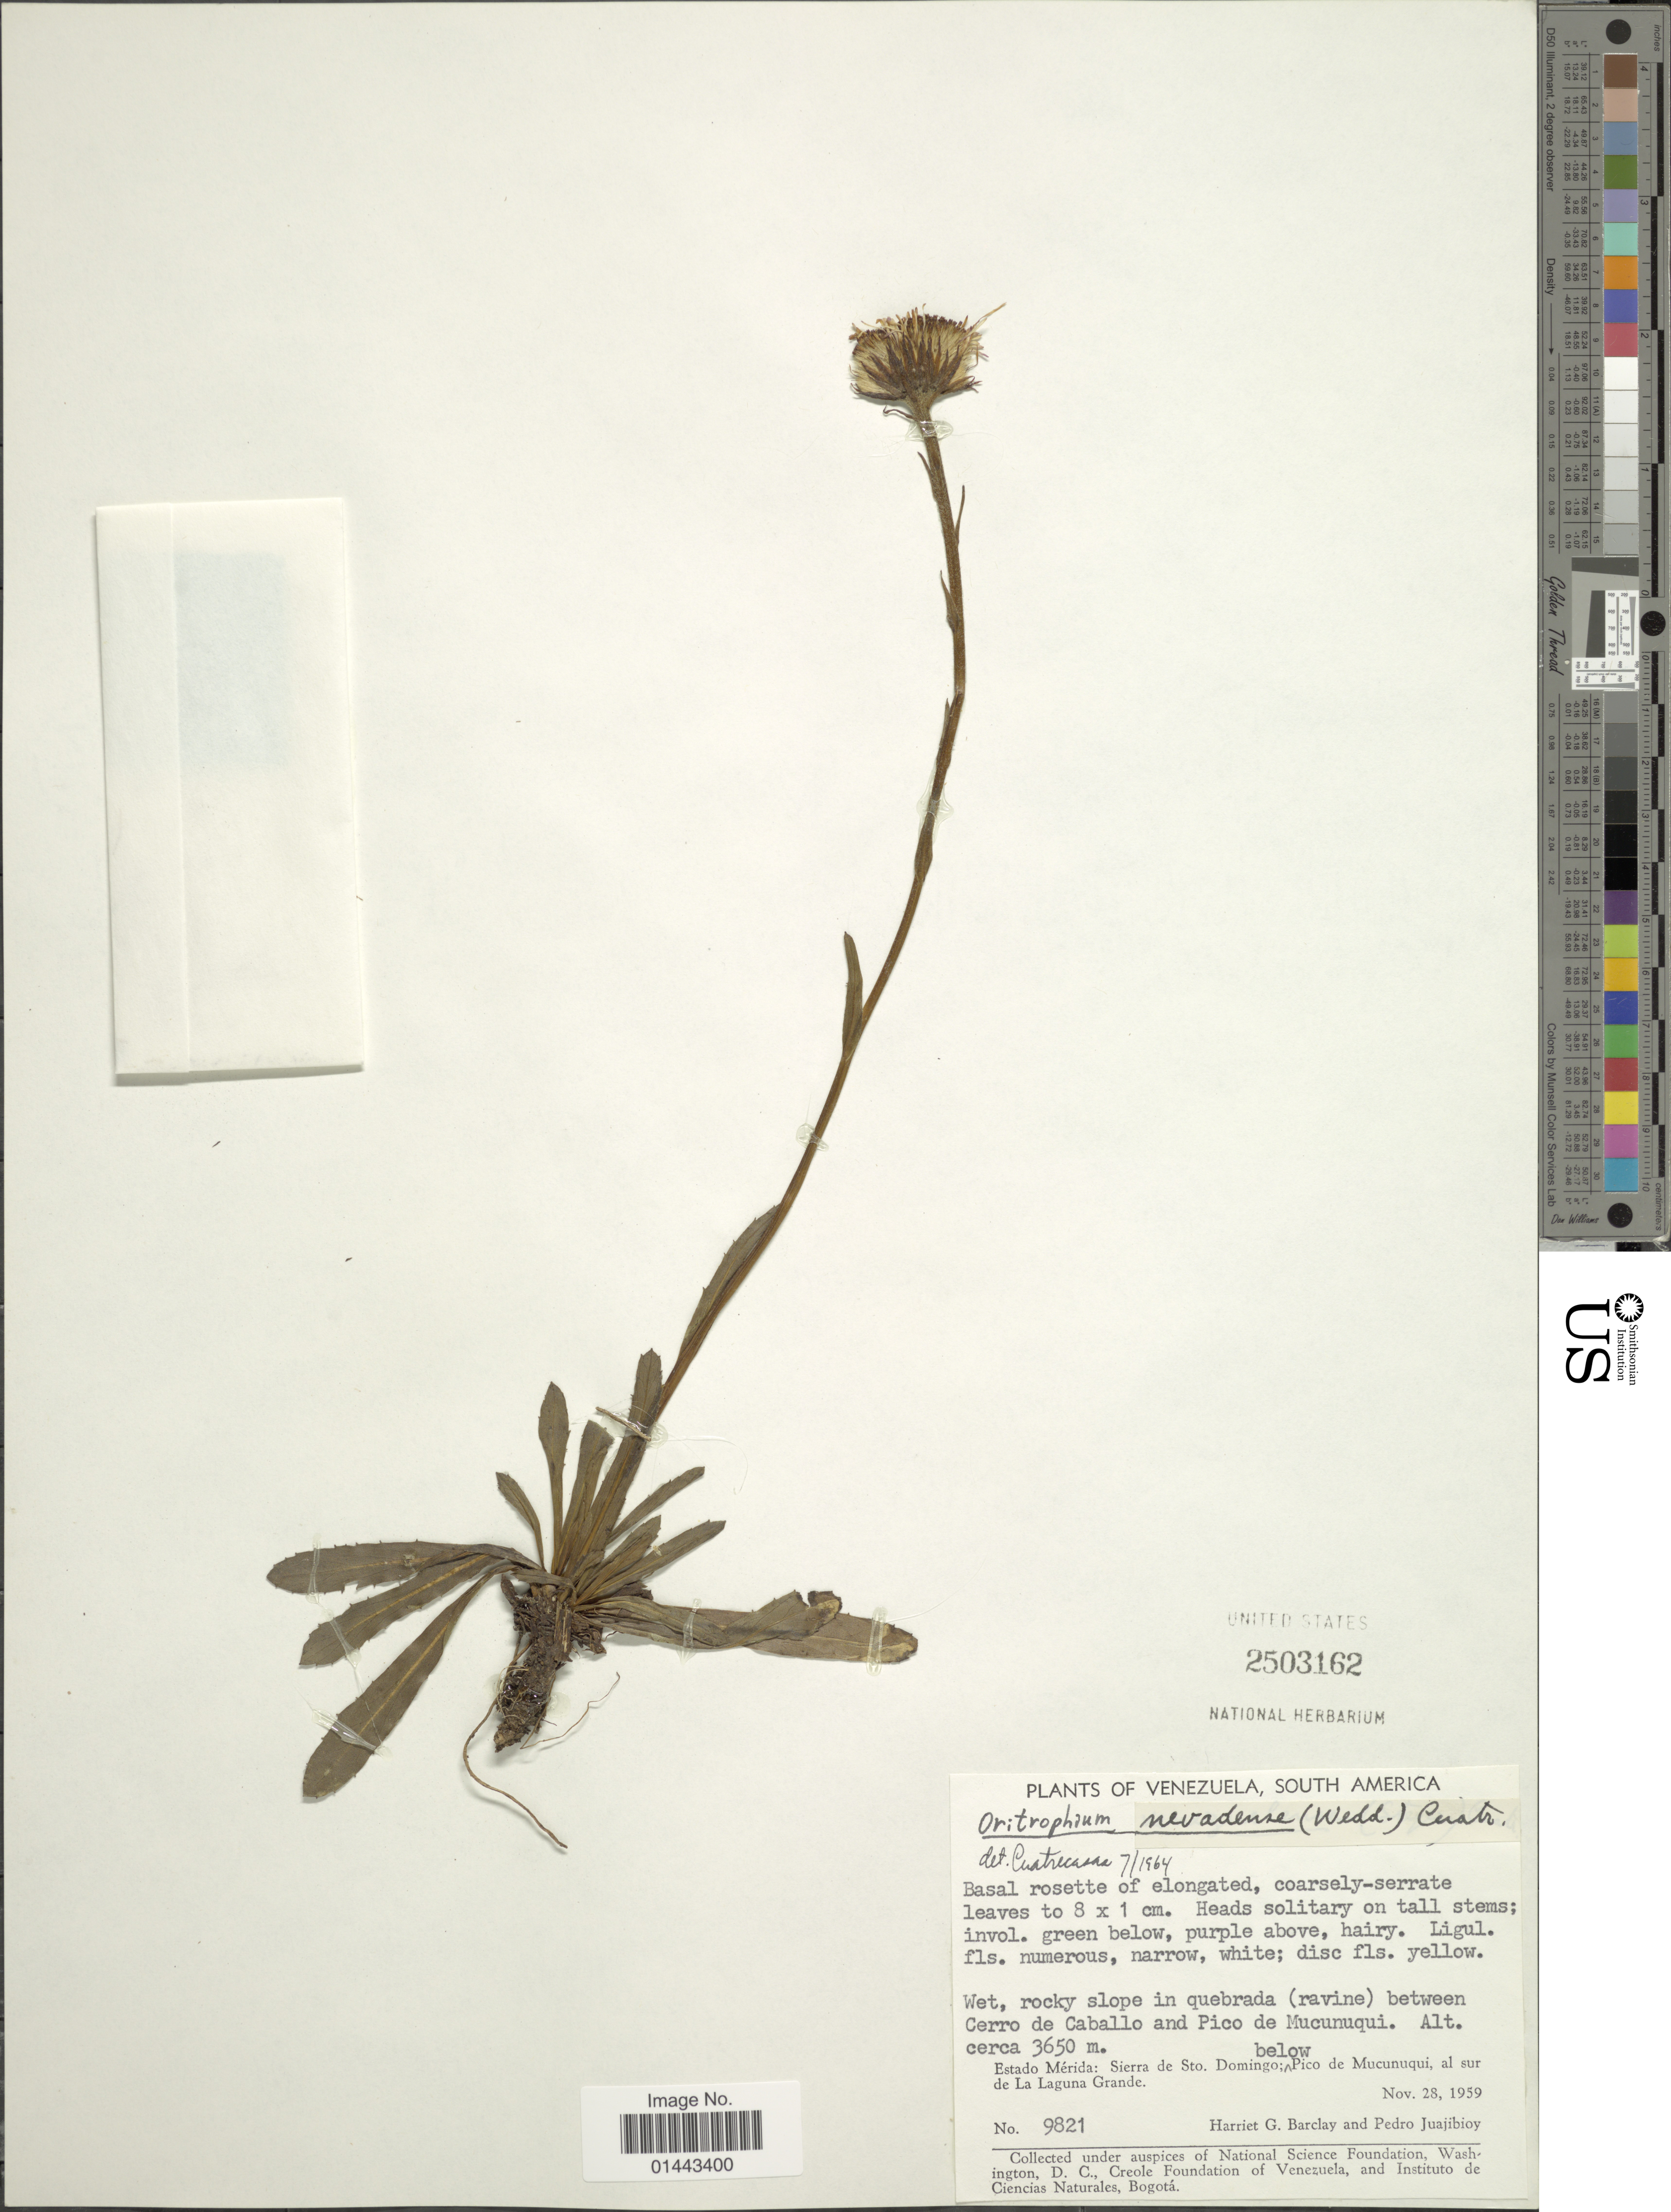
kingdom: Plantae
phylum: Tracheophyta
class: Magnoliopsida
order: Asterales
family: Asteraceae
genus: Oritrophium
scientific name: Oritrophium nevadense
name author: (Wedd.) Cuatrec.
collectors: H. G. Barclay & P. Juajibioy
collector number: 9821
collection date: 1959-11-28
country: Venezuela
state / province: Mérida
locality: Wet, rocky slope in quebrada (ravine) between Cerro de Caballo and Pico de Mucunuqui, Sierra de Sto. Domingo: Pico de Mucunuqui, al sur de La Laguna Grande.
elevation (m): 3650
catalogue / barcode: US 2503162